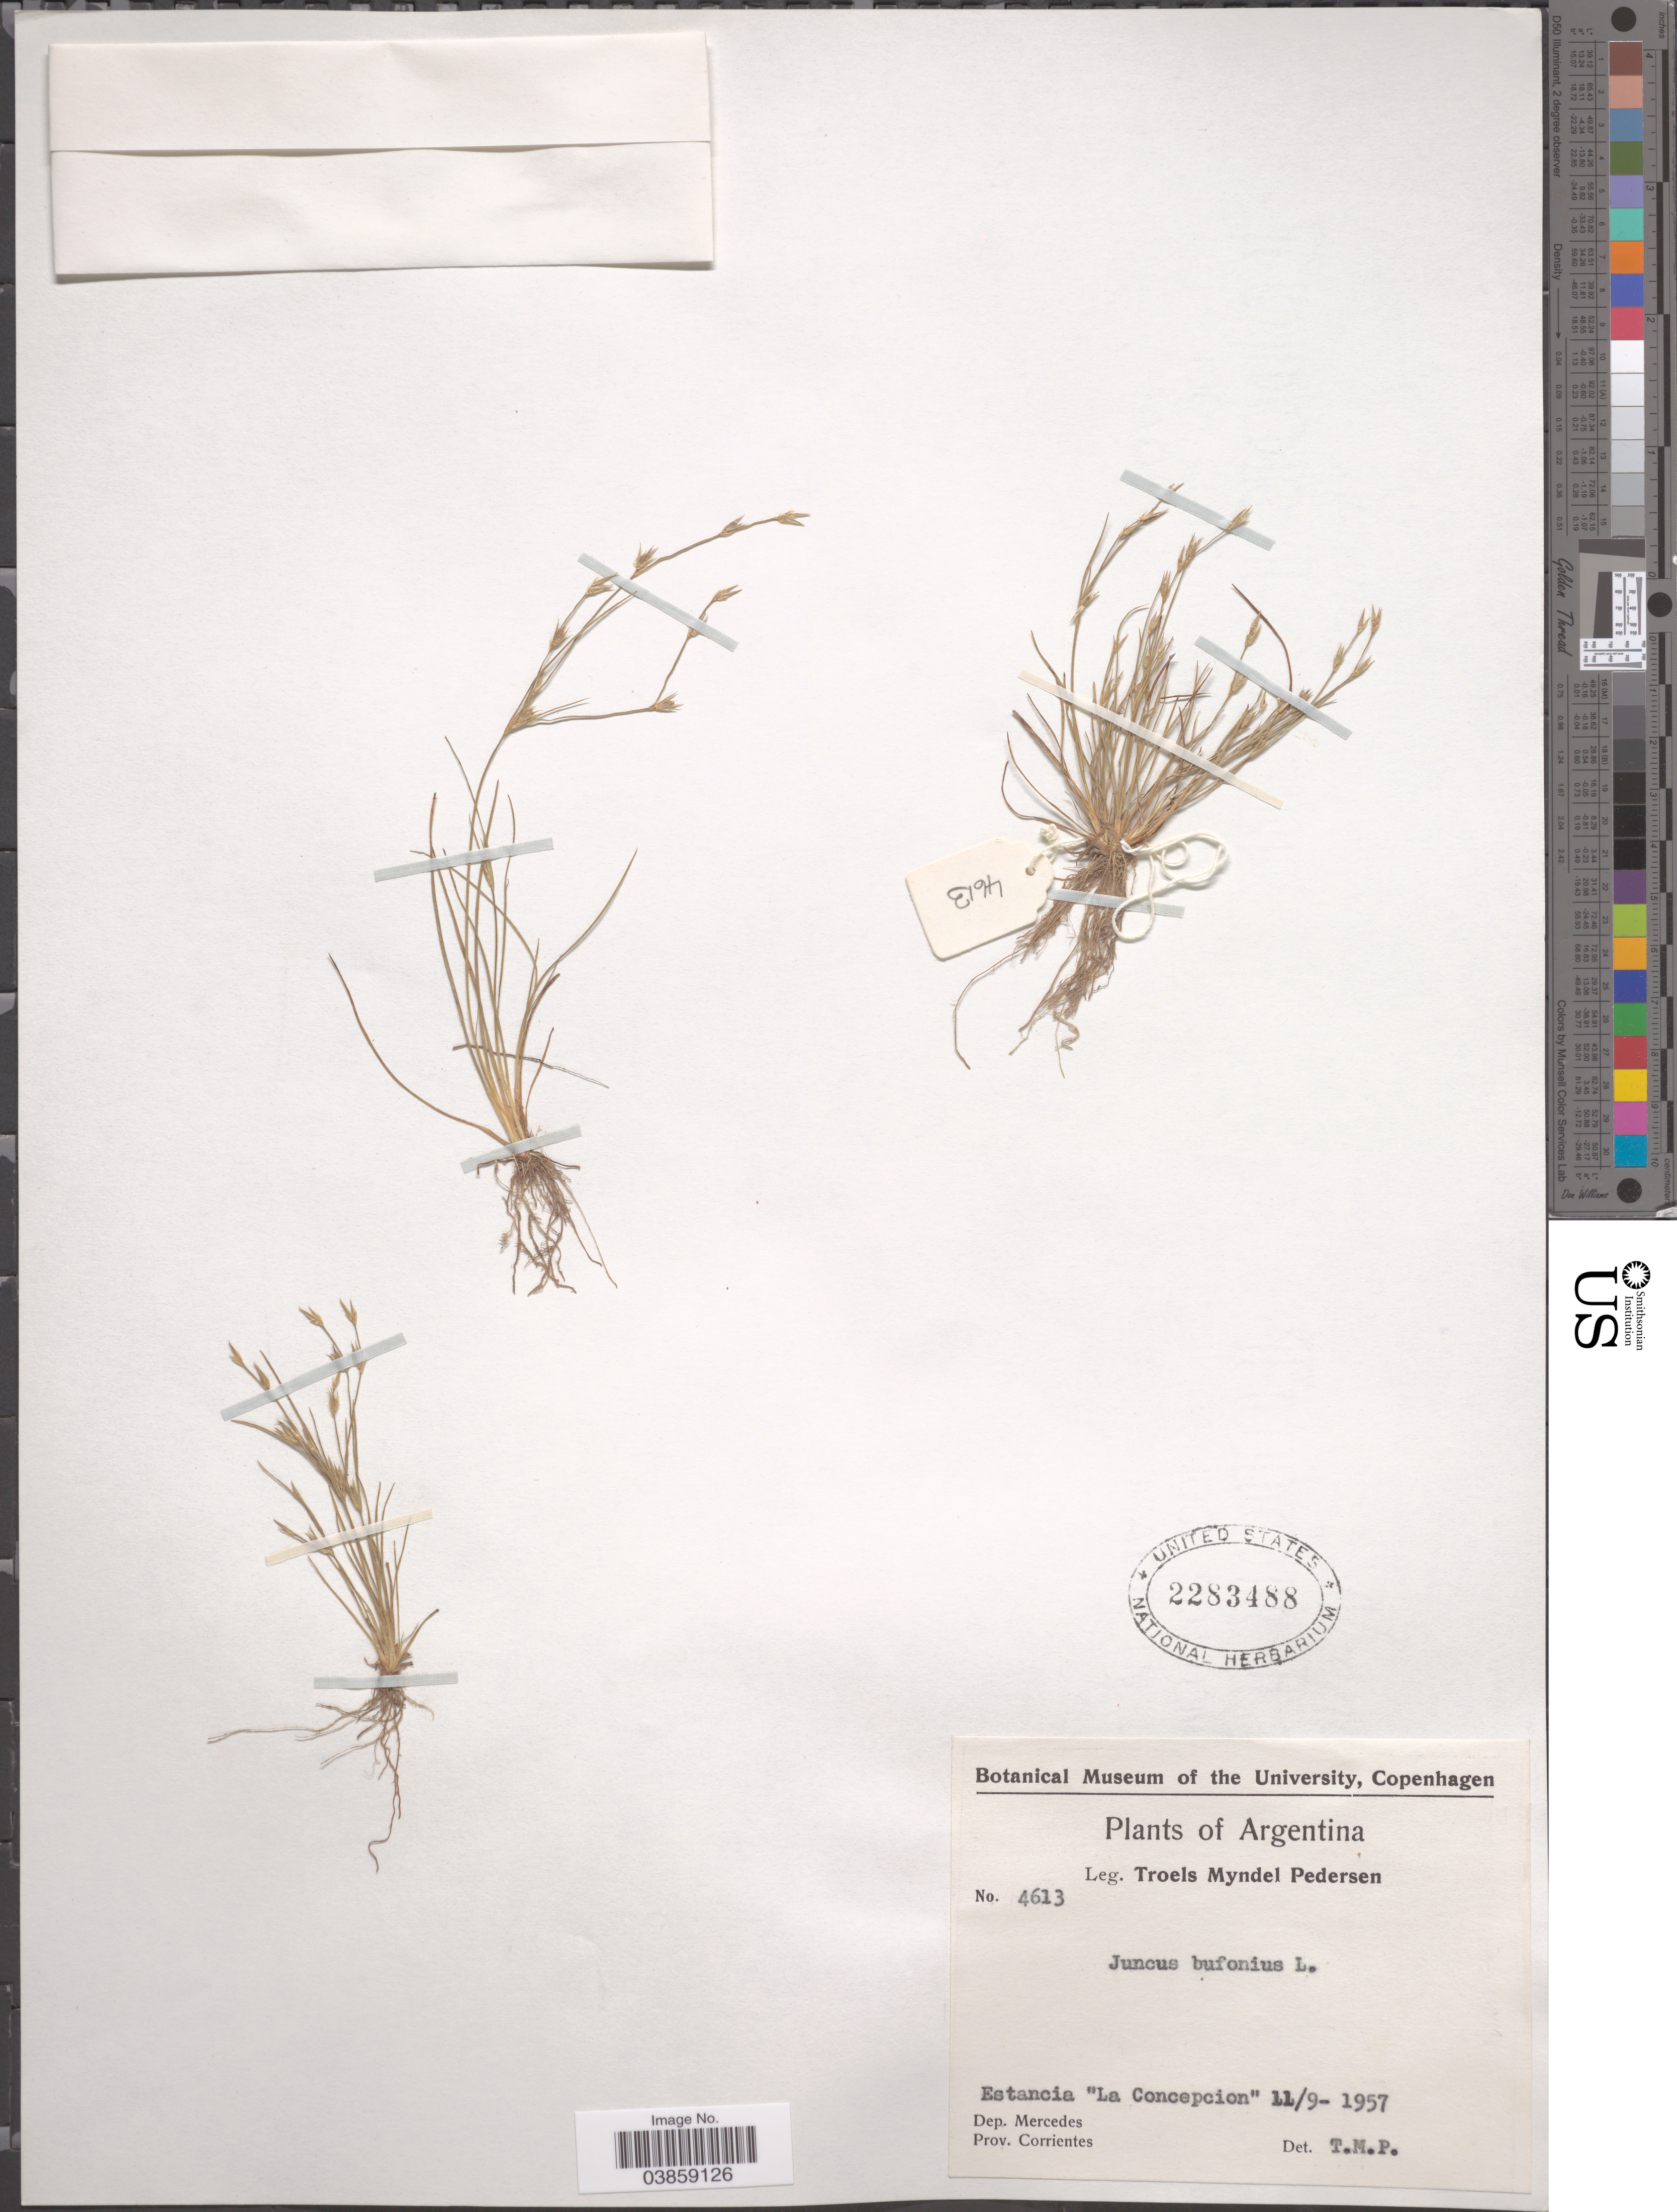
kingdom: Plantae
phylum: Tracheophyta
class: Liliopsida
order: Poales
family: Juncaceae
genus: Juncus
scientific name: Juncus bufonius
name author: L.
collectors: T. Pederson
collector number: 4613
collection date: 1957-09-11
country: Argentina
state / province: Corrientes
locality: Estancia "La Concepcion". Dep. Mercedes.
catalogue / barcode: US 2283488